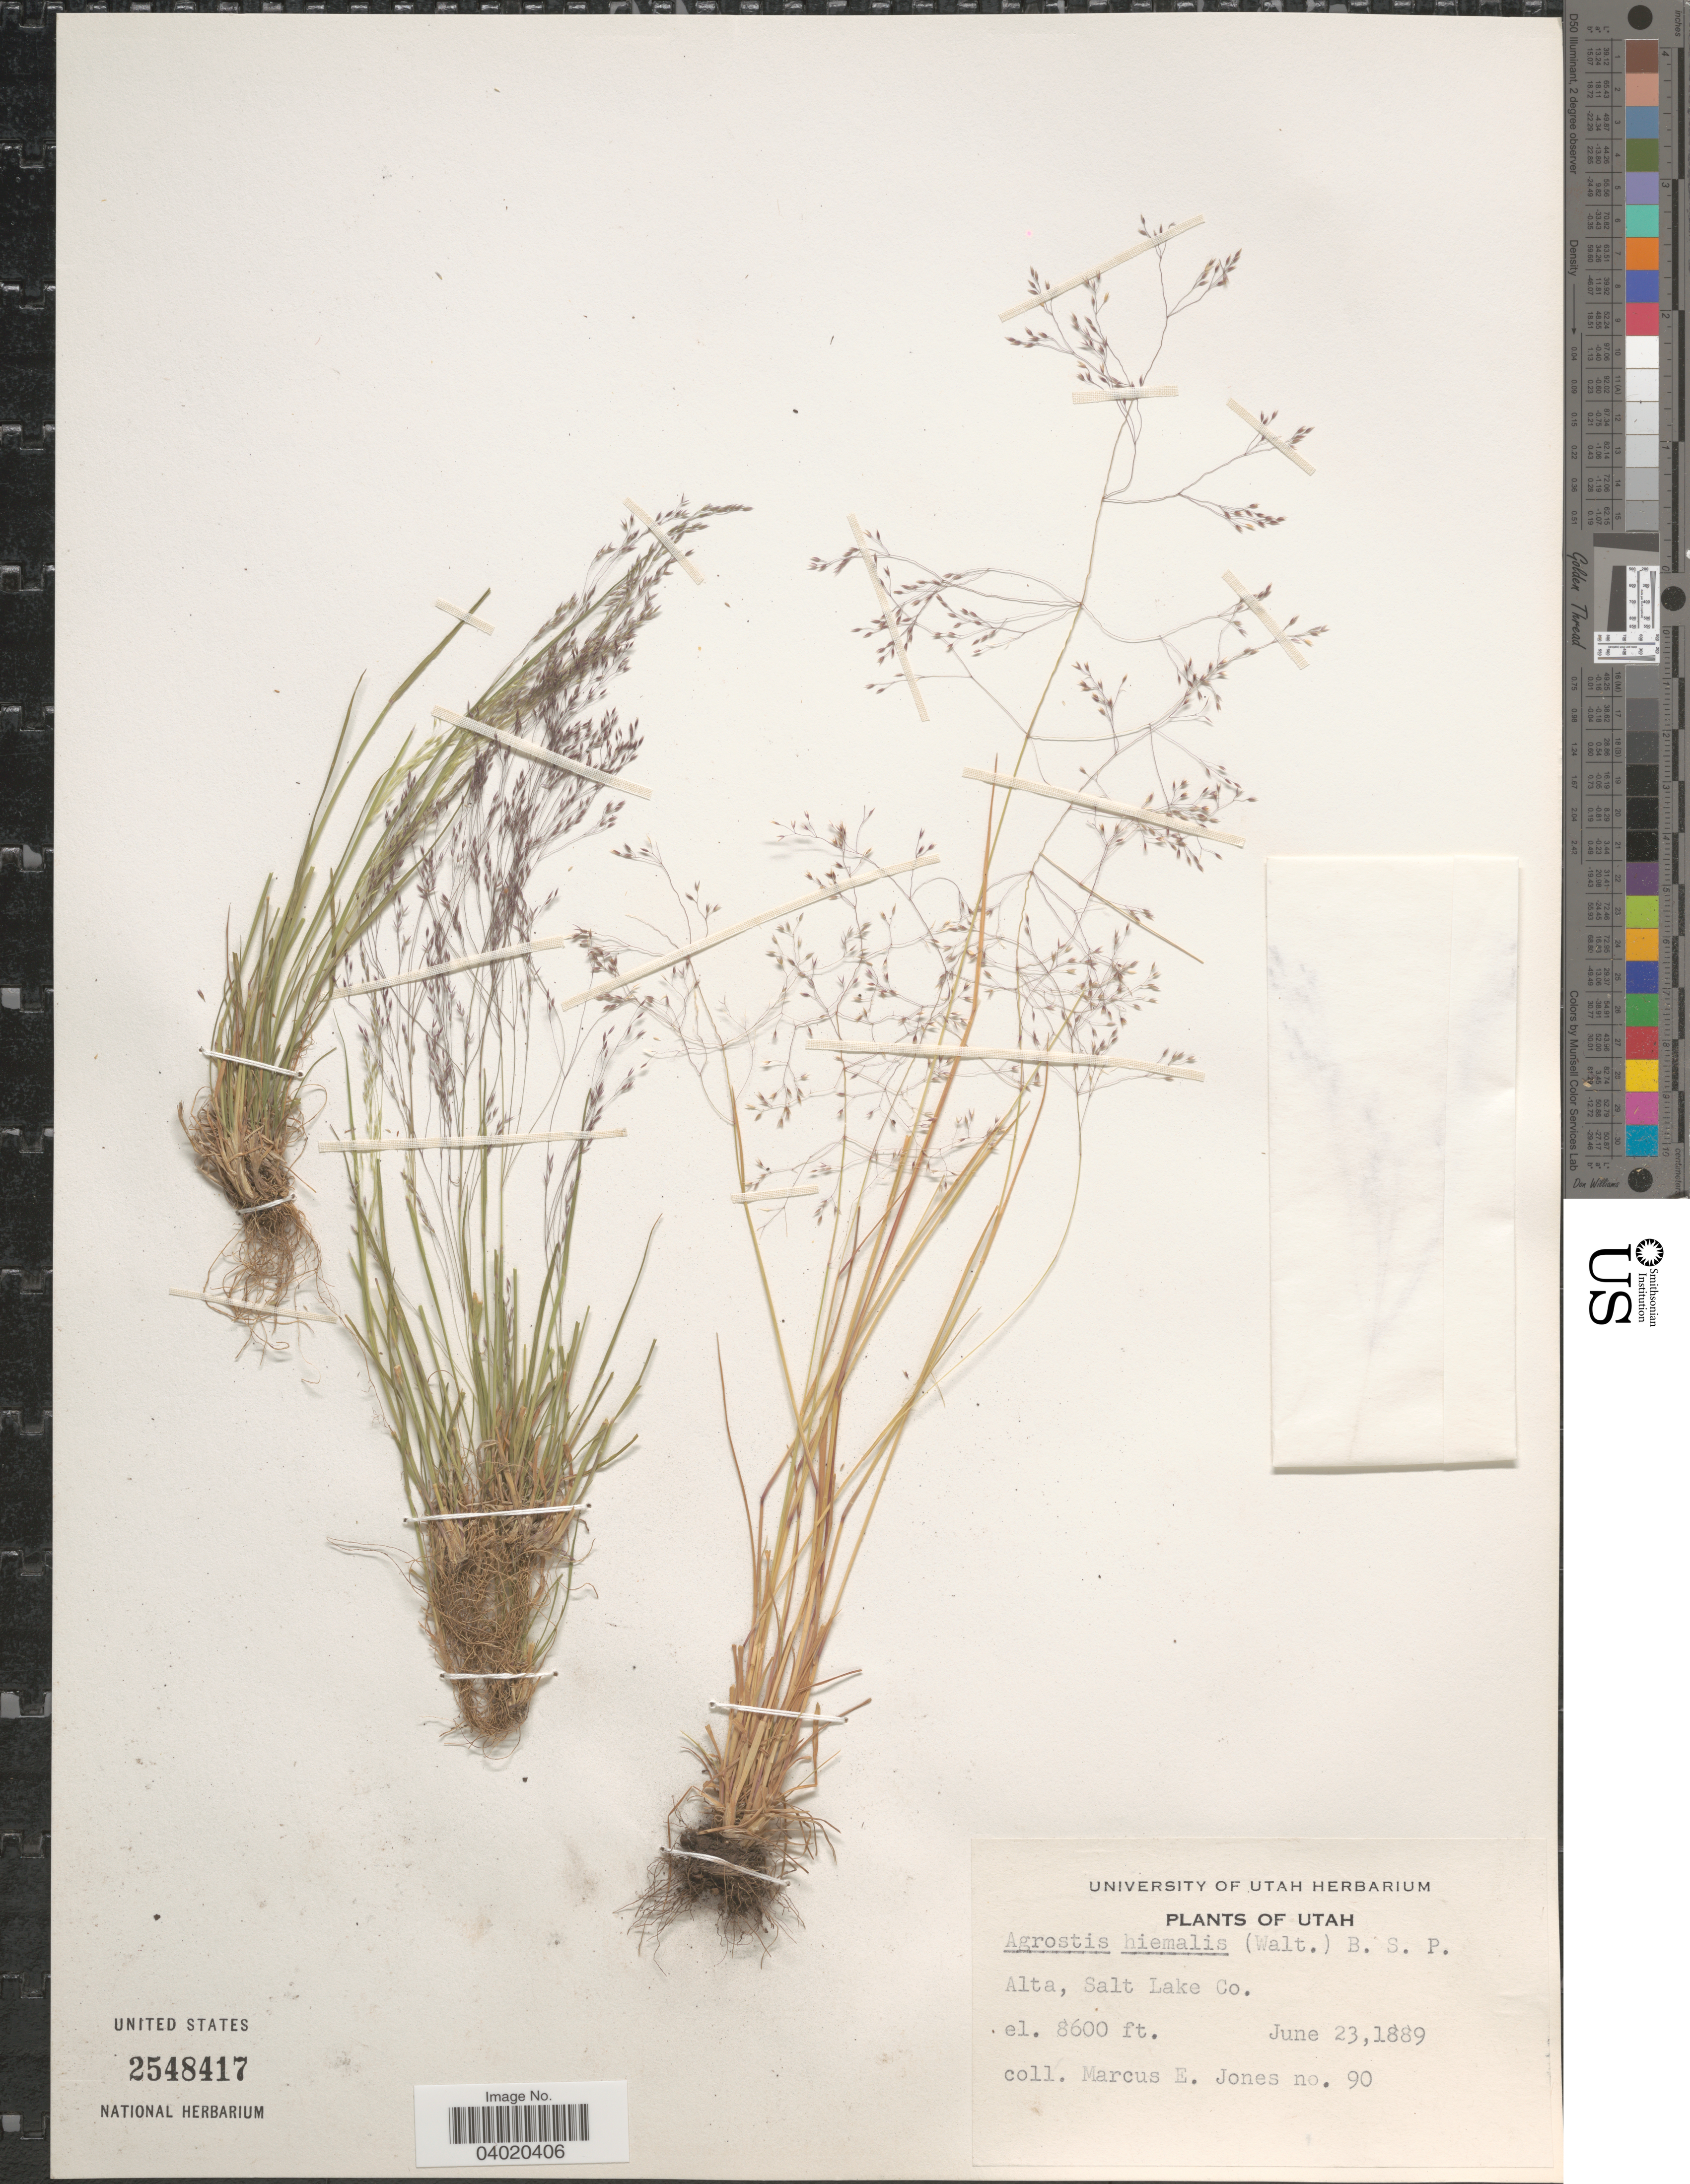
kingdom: Plantae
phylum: Tracheophyta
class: Liliopsida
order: Poales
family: Poaceae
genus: Agrostis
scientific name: Agrostis hyemalis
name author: (Walter) Britton et al.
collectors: M. E. Jones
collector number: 90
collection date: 1889-06-23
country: United States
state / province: Utah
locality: Alta, Salt Lake Co.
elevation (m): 2621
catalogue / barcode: US 2548417